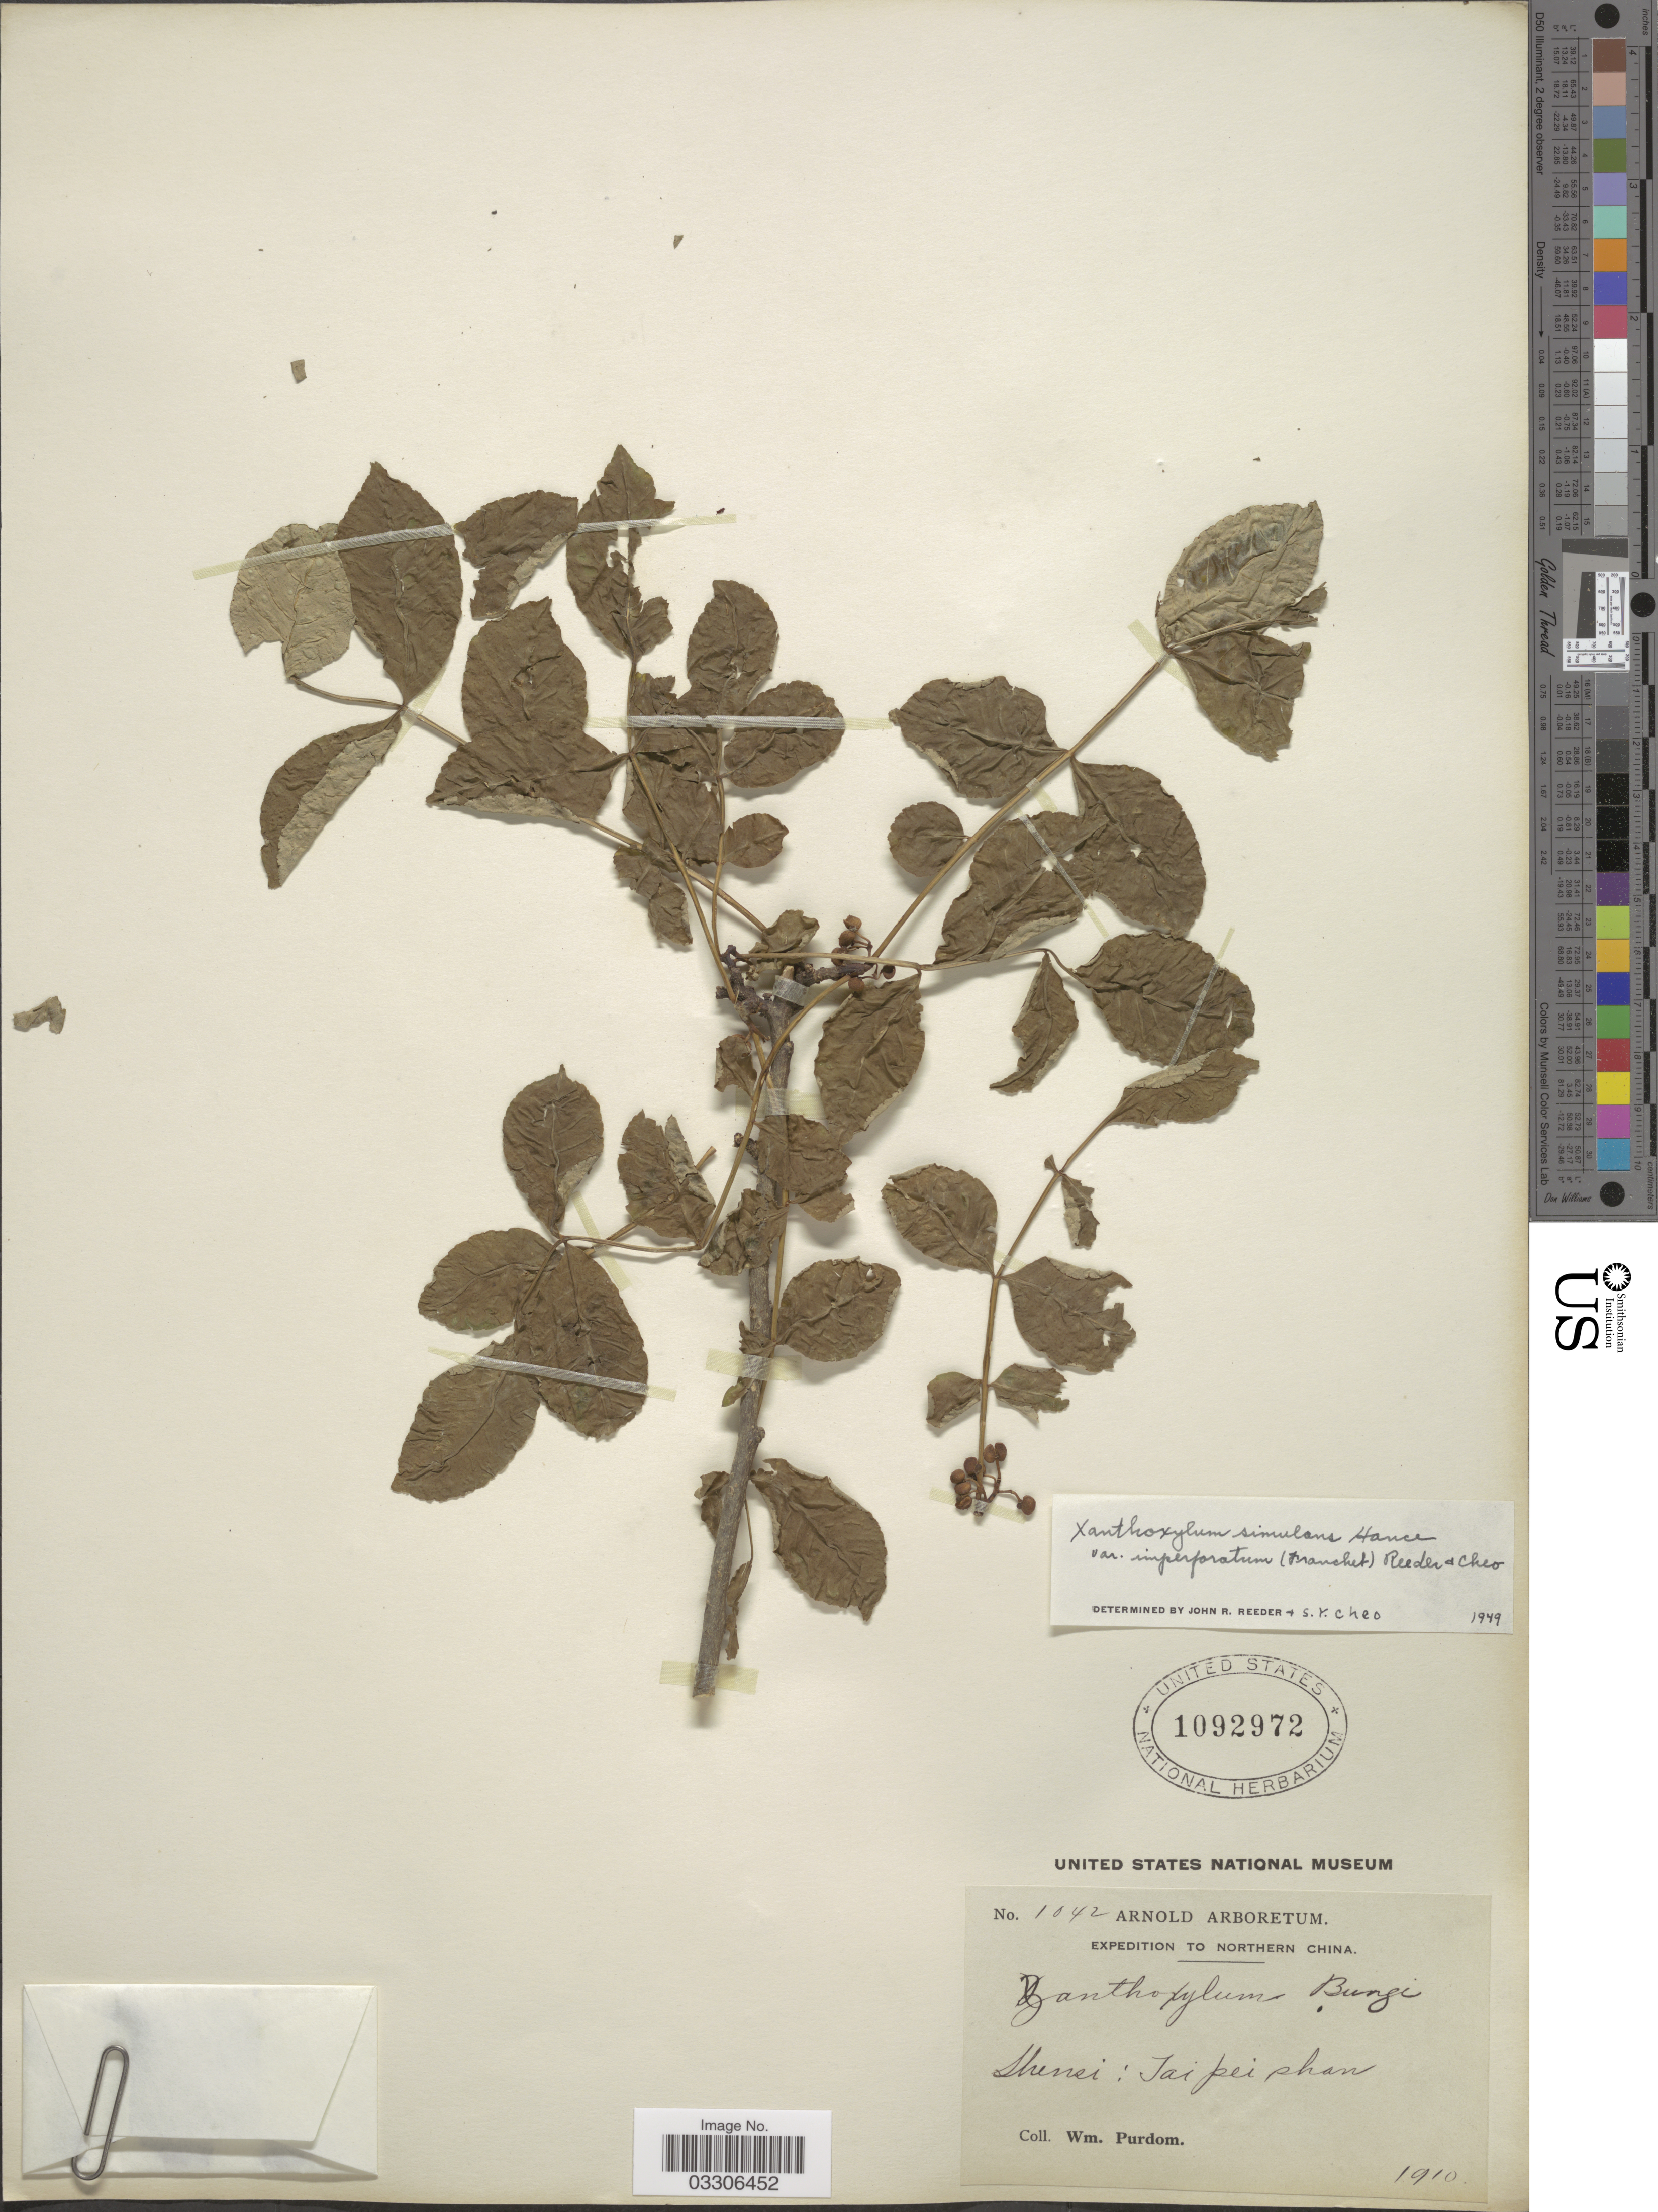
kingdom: Plantae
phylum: Tracheophyta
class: Magnoliopsida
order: Sapindales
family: Rutaceae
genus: Zanthoxylum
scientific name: Zanthoxylum simulans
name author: Hance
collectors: W. Purdom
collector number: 1042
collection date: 1910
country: China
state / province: Shaanxi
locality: Northern China. Shensi: Taipei shan.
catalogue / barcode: US 1092972